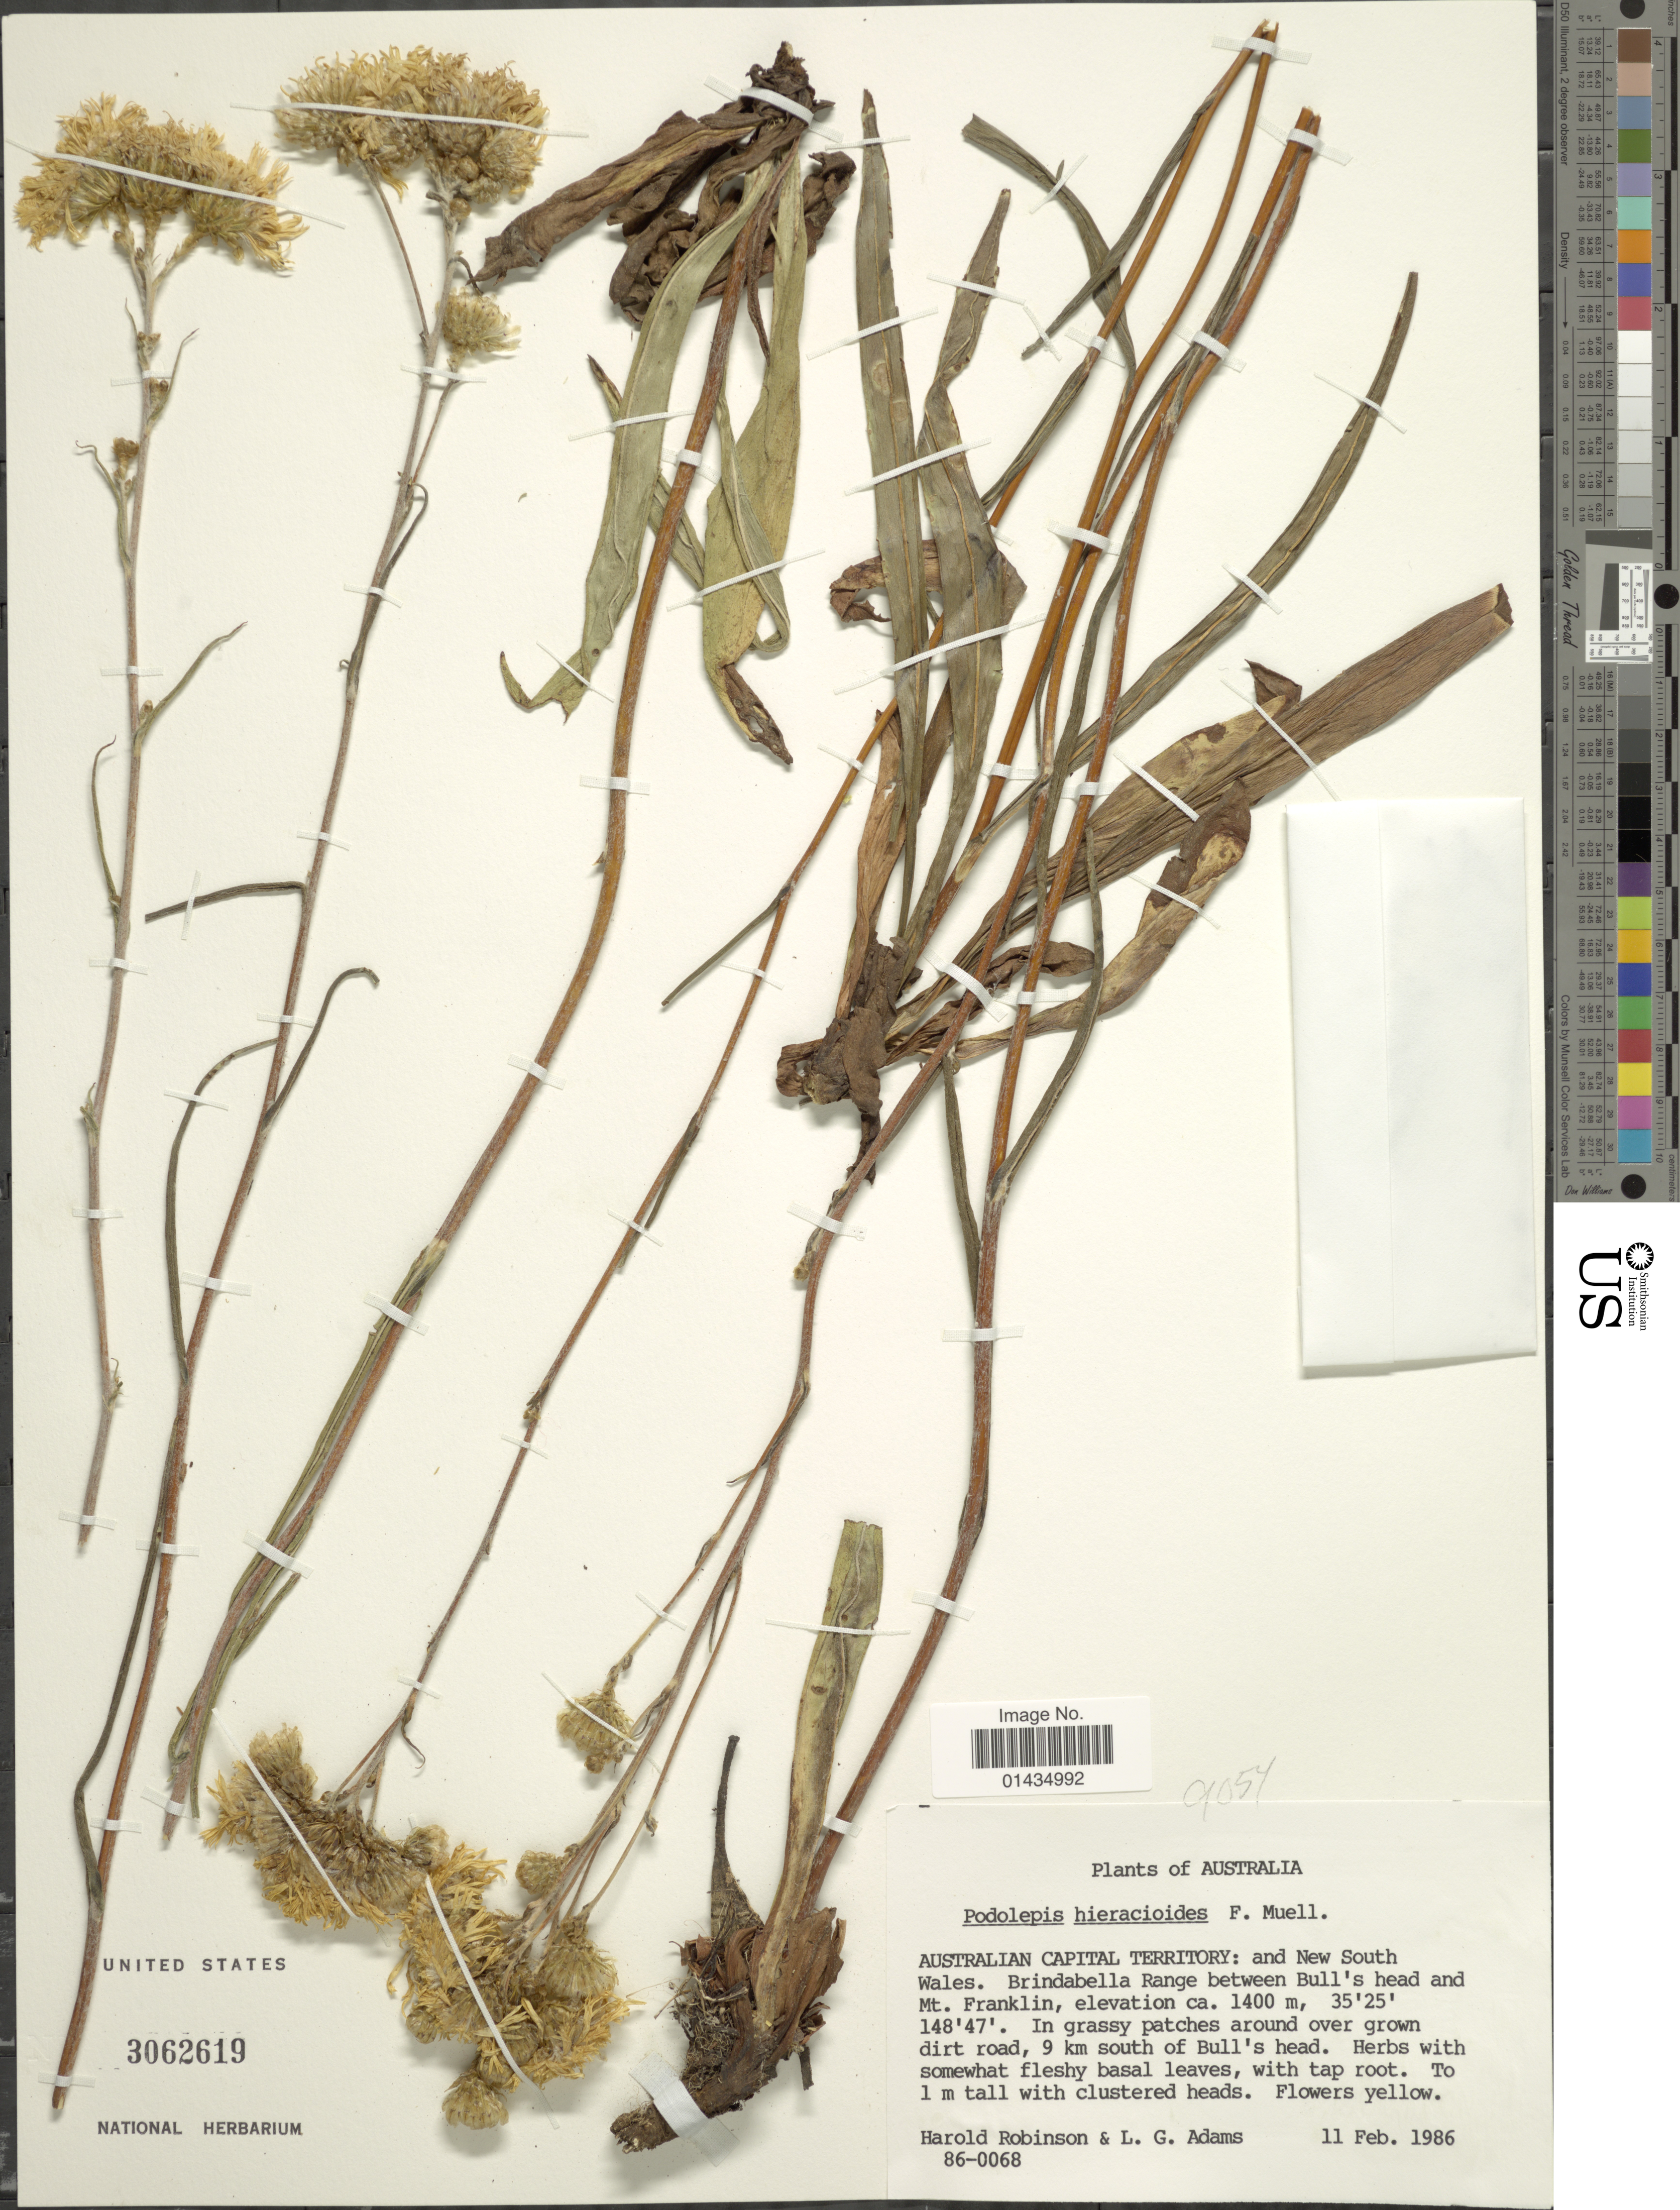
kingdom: Plantae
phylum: Tracheophyta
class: Magnoliopsida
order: Asterales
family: Asteraceae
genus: Podolepis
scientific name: Podolepis hieracioides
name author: F. Muell.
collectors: H. Robinson & L. G. Adams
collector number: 86-0068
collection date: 1986-02-11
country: Australia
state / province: New South Wales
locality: Australian Capital Territorym Brindabella Range between Bull's head and Mt. Franklin, in grassy patches around over grown dirt road, 9 km south of Bull's head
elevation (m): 1400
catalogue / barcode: US 3062619